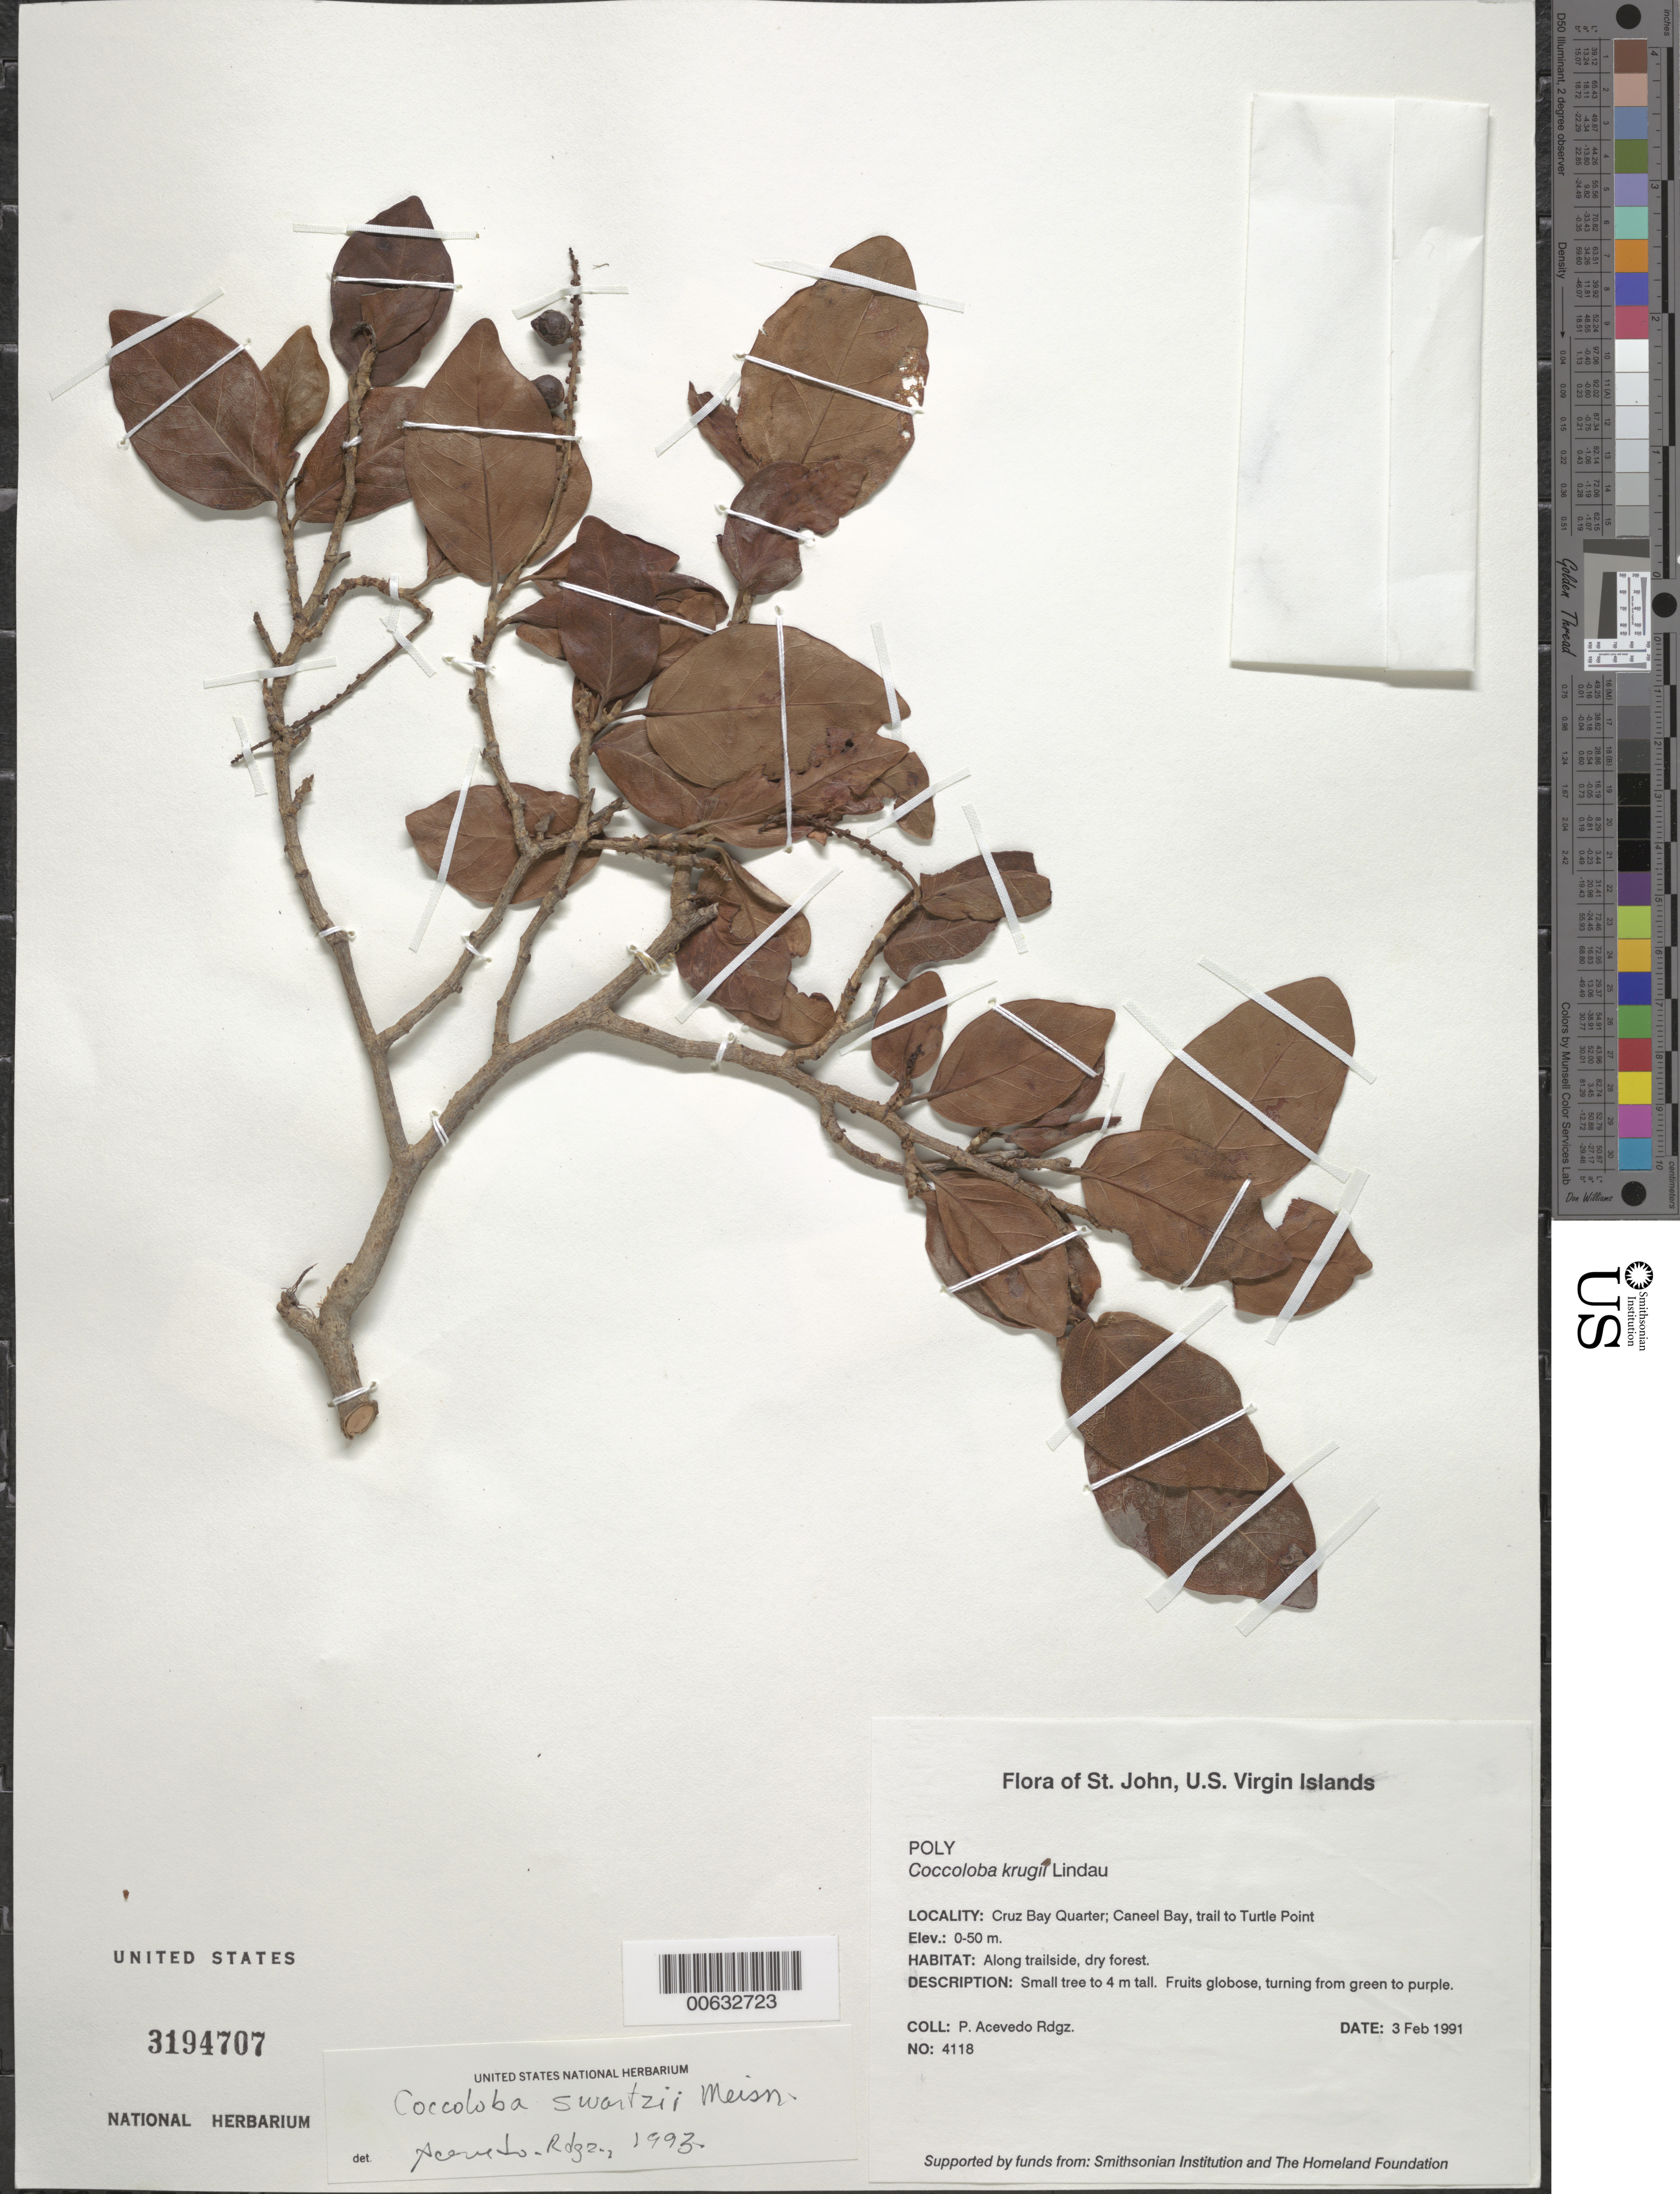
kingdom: Plantae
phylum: Tracheophyta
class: Magnoliopsida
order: Caryophyllales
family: Polygonaceae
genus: Coccoloba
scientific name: Coccoloba swartzii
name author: Meisn.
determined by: Acevedo-Rodríguez, P., (BOT), Smithsonian Institution - National Museum of Natural History (UNITED STATES)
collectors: P. Acevedo-Rodr.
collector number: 4118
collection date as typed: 03 Feb 1991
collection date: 1991-02-03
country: U.S. Virgin Islands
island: St. John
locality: Cruz Bay Quarter; Caneel Bay, trail to Turtle Point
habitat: Along trailside, dry forest.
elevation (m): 0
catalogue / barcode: US 3194707